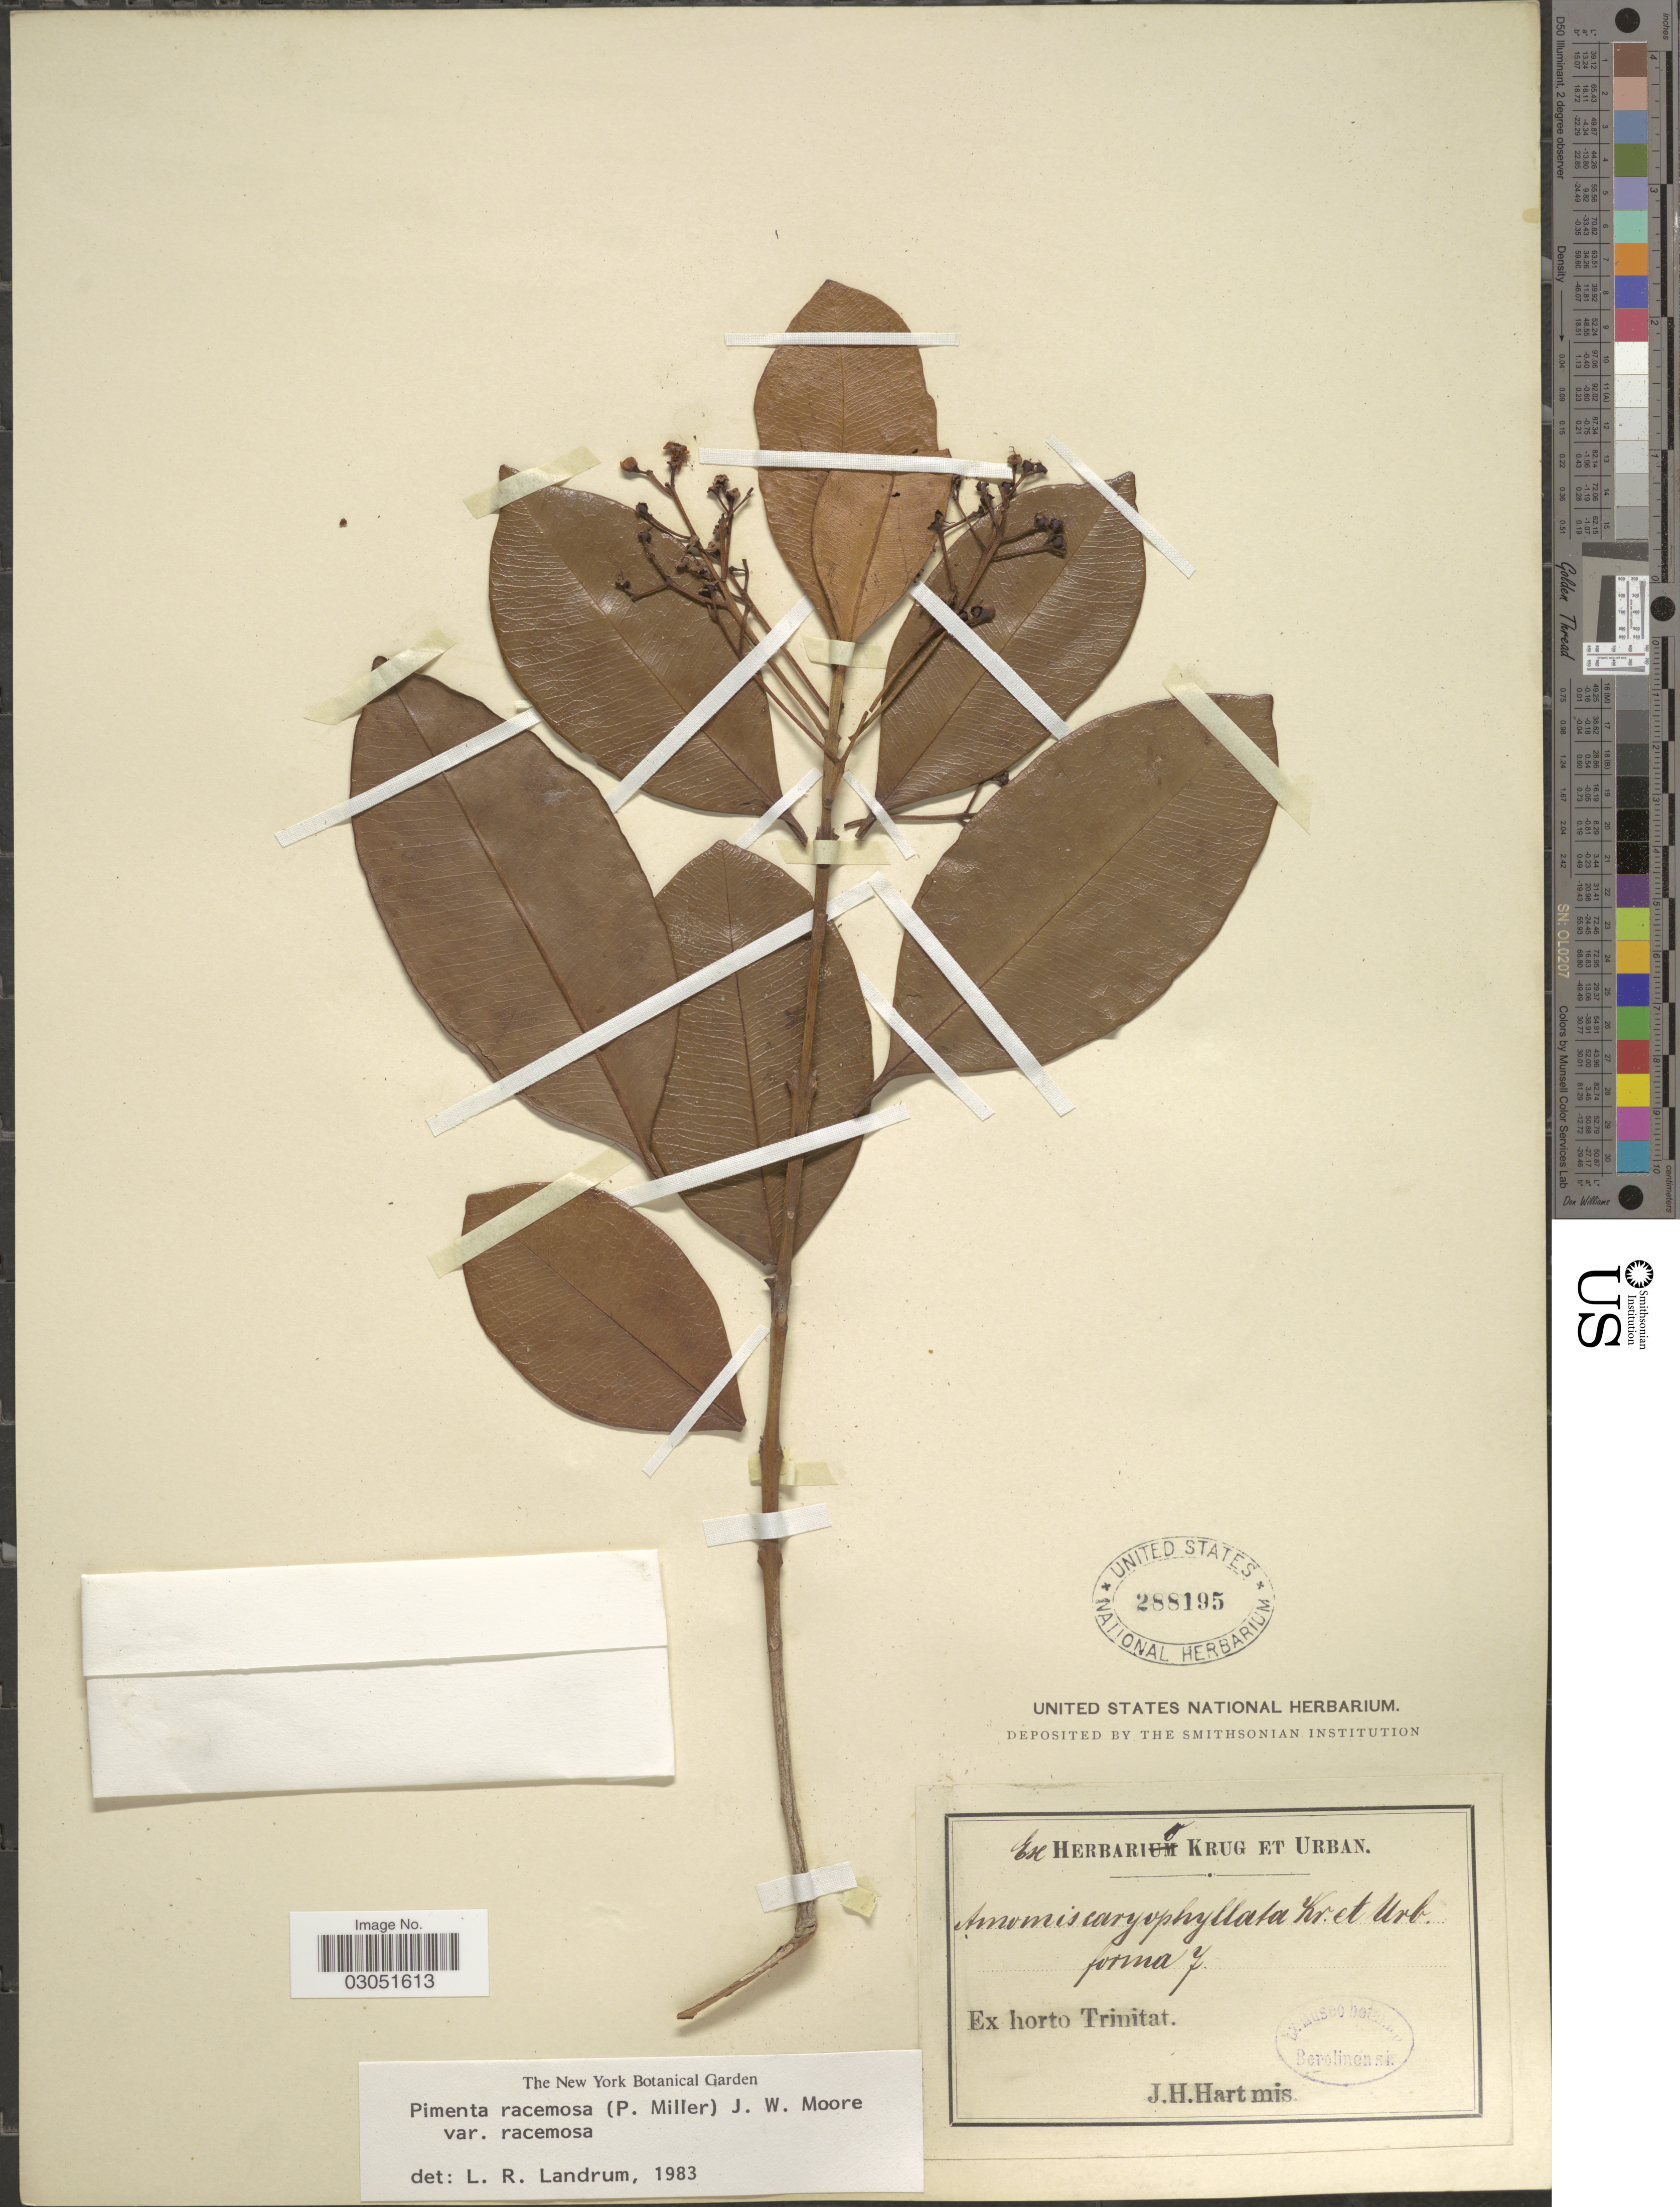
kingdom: Plantae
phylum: Tracheophyta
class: Magnoliopsida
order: Myrtales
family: Myrtaceae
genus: Pimenta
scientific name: Pimenta racemosa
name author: (Mill.) J.W. Moore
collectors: J. H. Hart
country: Trinidad and Tobago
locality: Ex horto Trinitat.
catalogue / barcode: US 288195